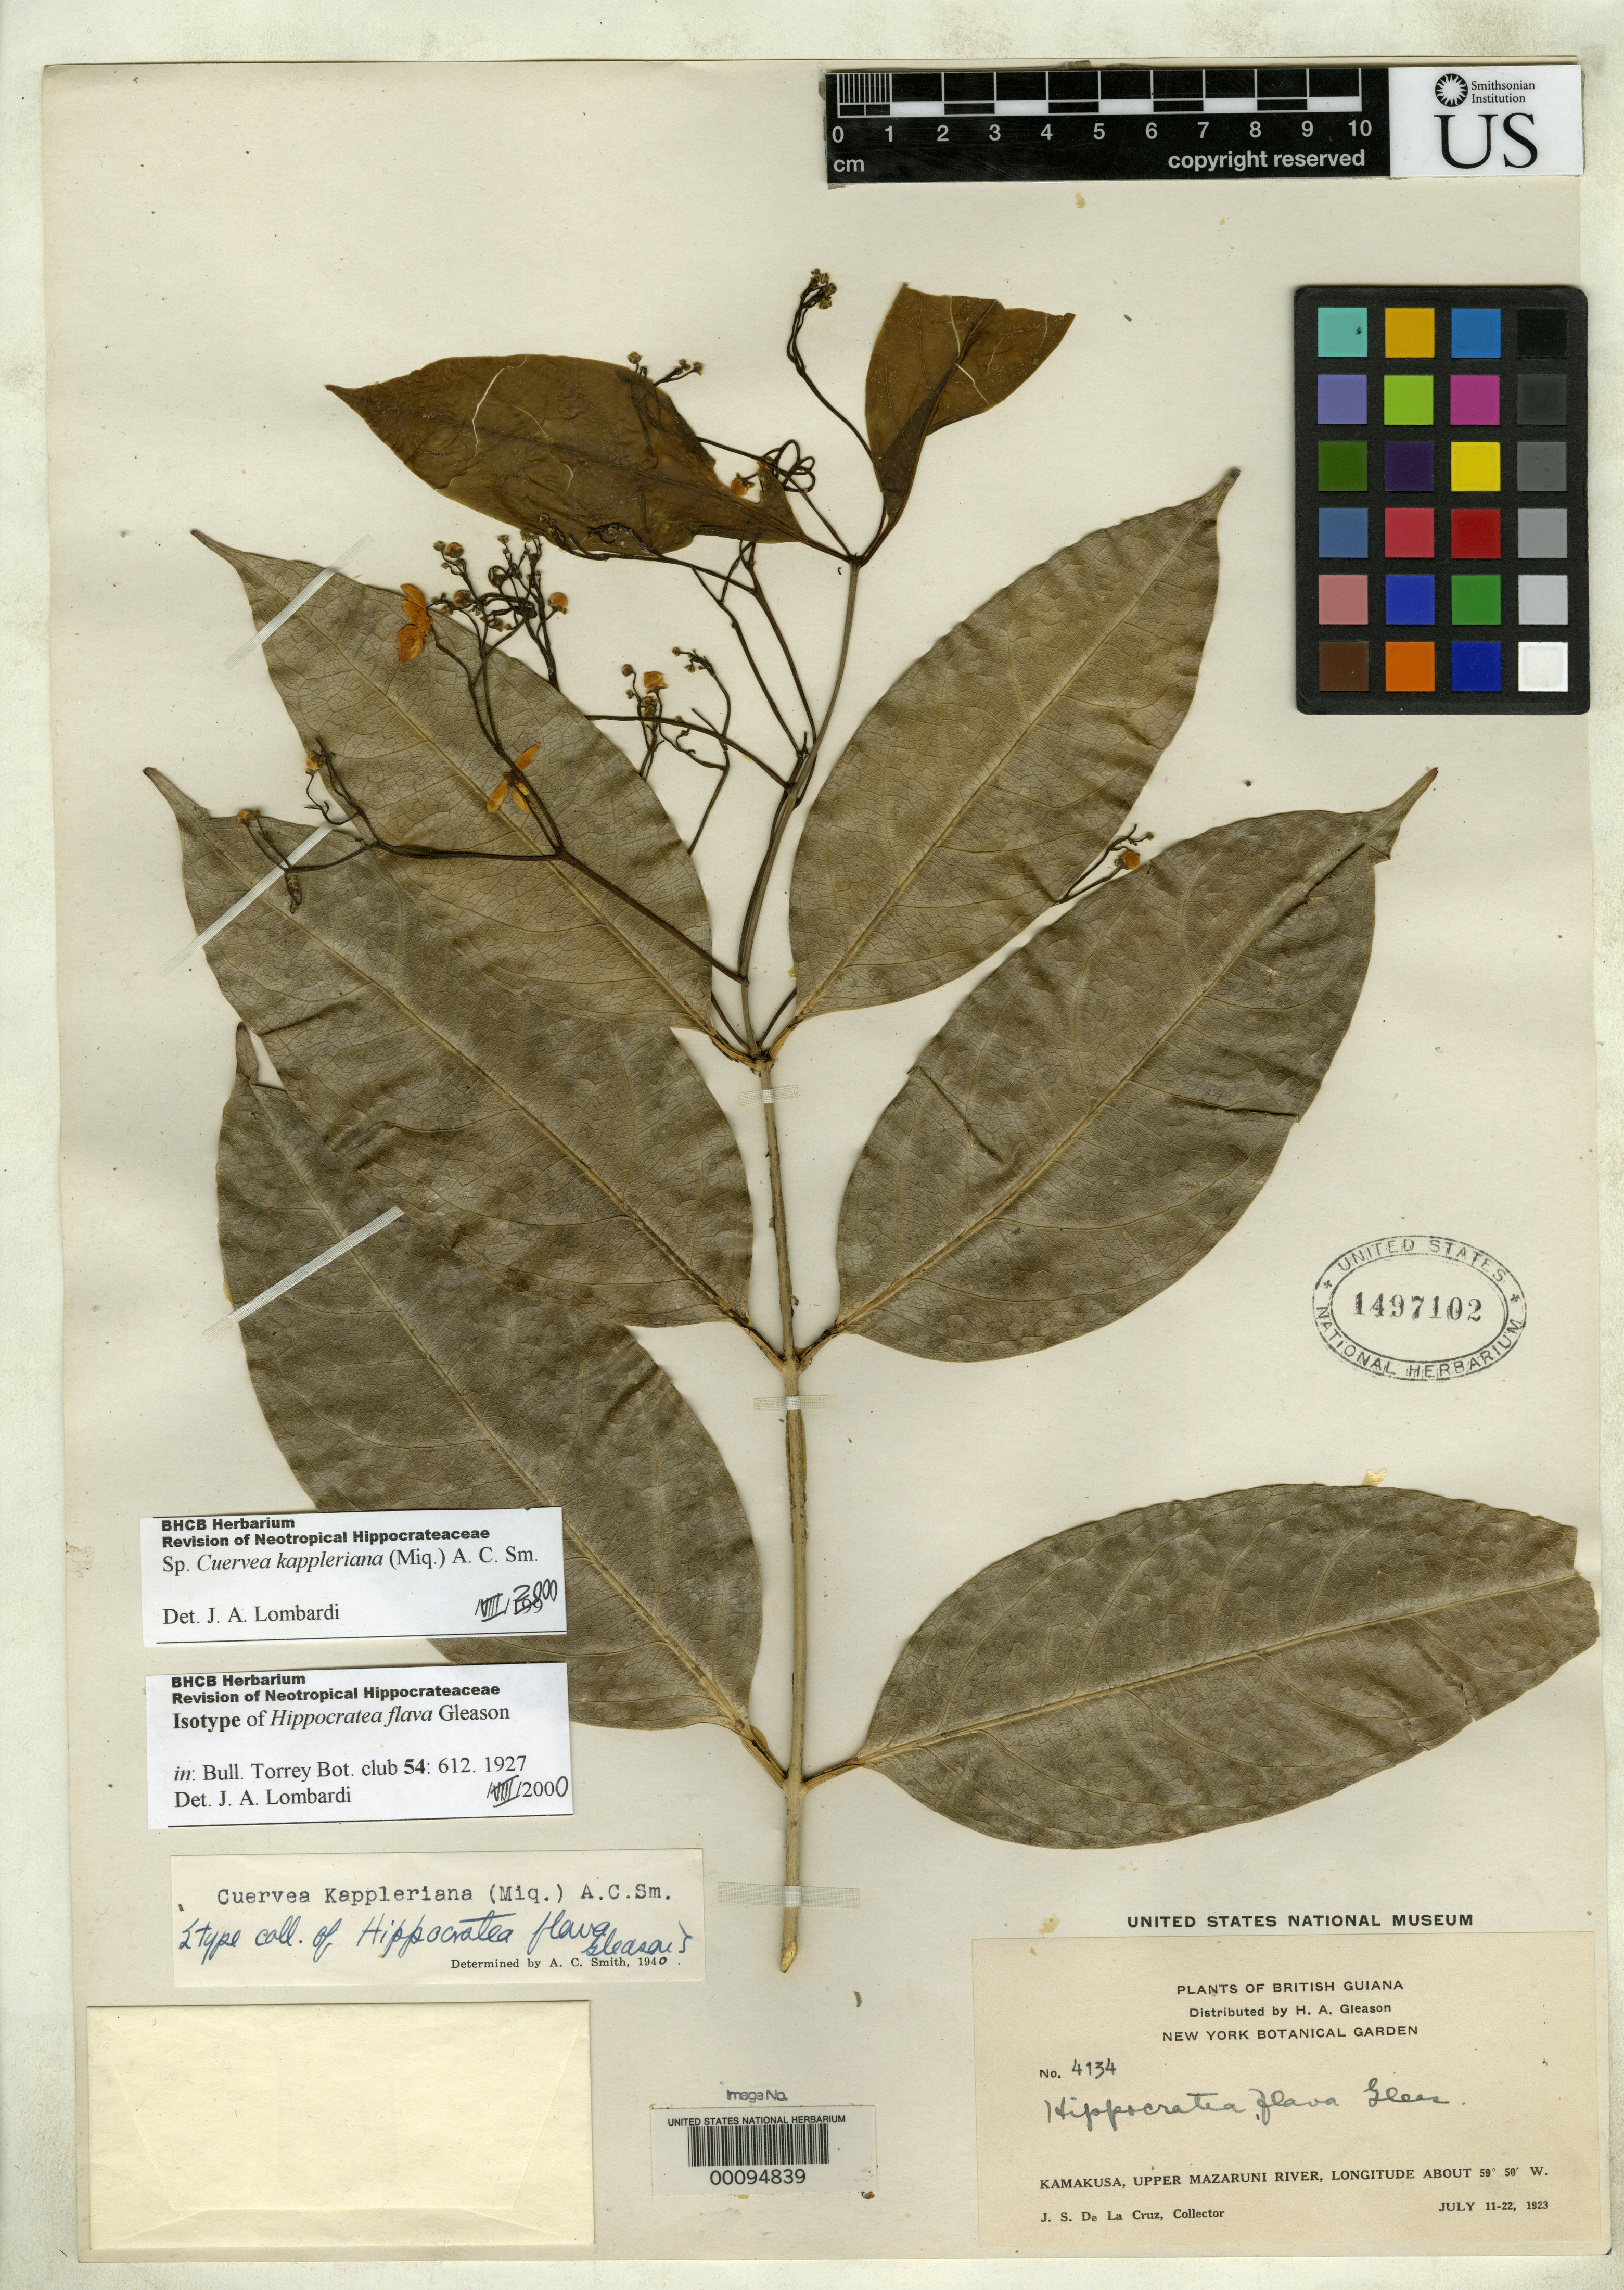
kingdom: Plantae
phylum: Tracheophyta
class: Magnoliopsida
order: Celastrales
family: Celastraceae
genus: Hippocratea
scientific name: Hippocratea flava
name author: Gleason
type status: Isotype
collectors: J. S. de la Cruz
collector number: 4134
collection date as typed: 11 Jul 1922 to 22 Jul 1922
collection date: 1922-07-11/1922-07-22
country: Guyana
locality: Kamakusa, upper Mazaruni River. (lat/long recorded as: lat=::: long=059:50:0:W)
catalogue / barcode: US 1497102